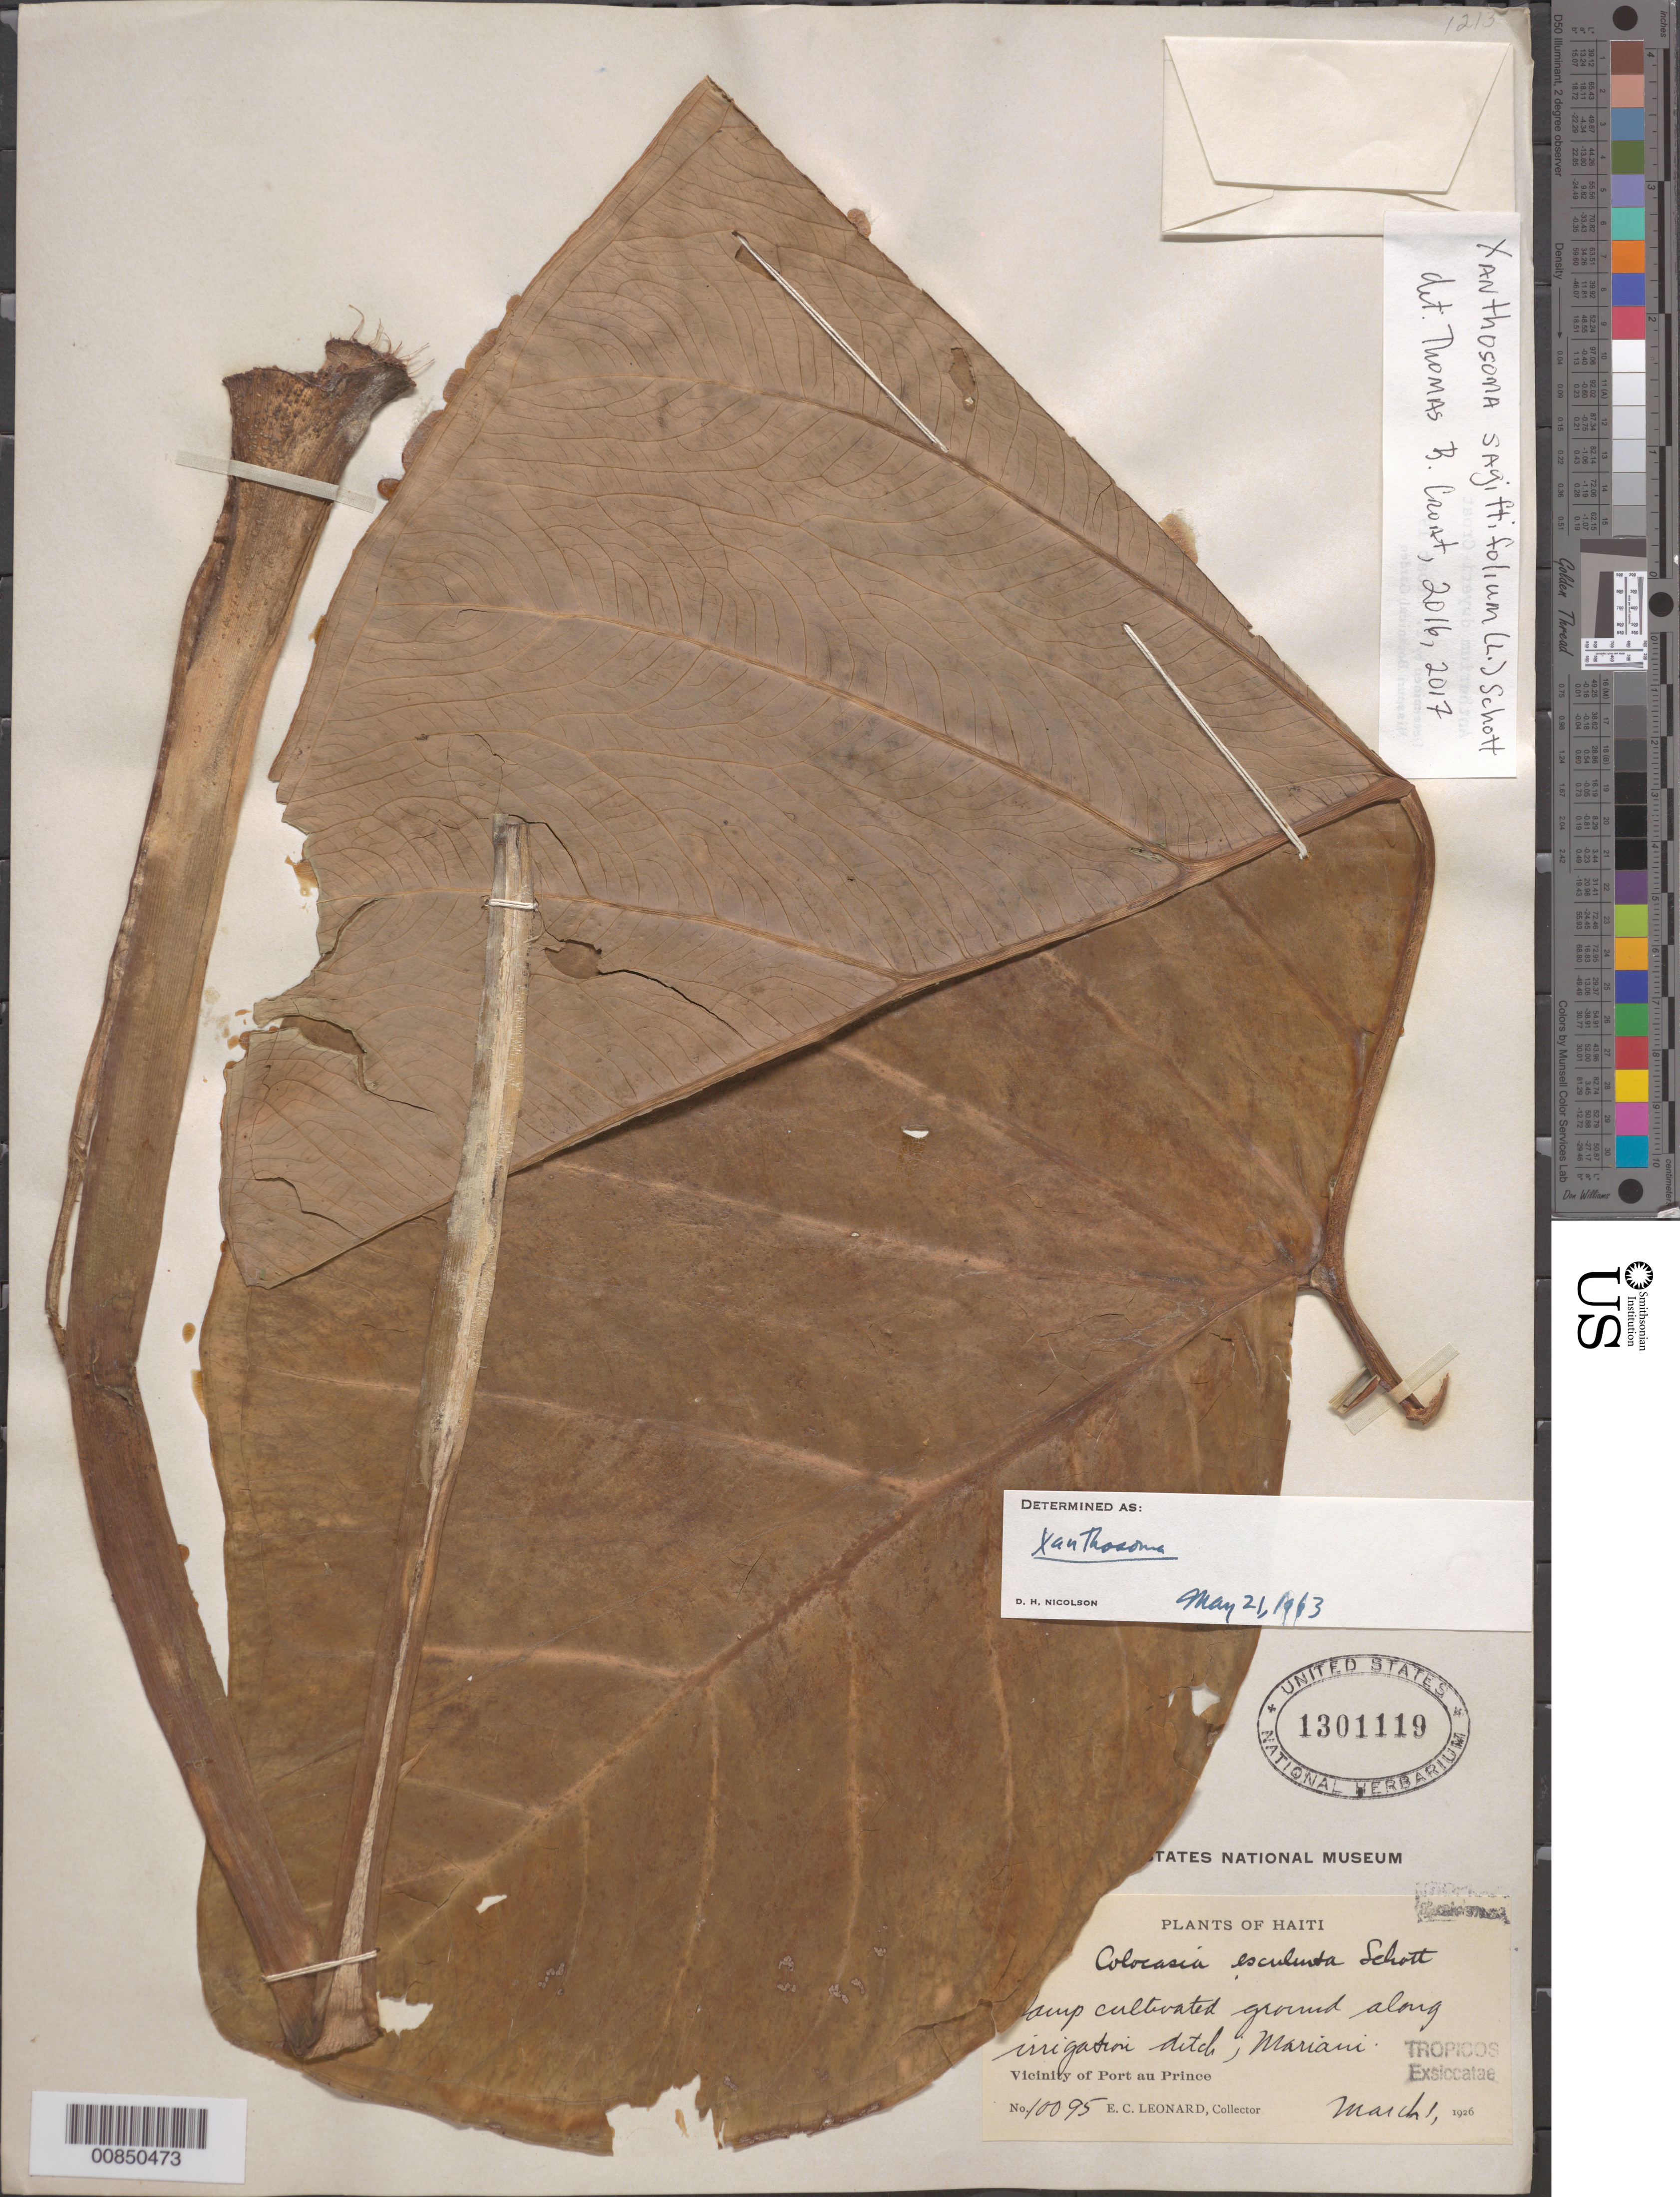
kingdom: Plantae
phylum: Tracheophyta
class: Liliopsida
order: Alismatales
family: Araceae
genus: Xanthosoma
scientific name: Xanthosoma sagittifolium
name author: (L.) Schott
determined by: Croat, Thomas B., Missouri Botanical Garden (MO)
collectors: E. C. Leonard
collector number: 10095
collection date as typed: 01 Mar 1926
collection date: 1926-03-01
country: Haiti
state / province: Ouest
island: Hispaniola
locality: Vicinity of Port au Prince, Mariani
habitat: Damp cultivated ground along irrigation ditch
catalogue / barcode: US 1301119